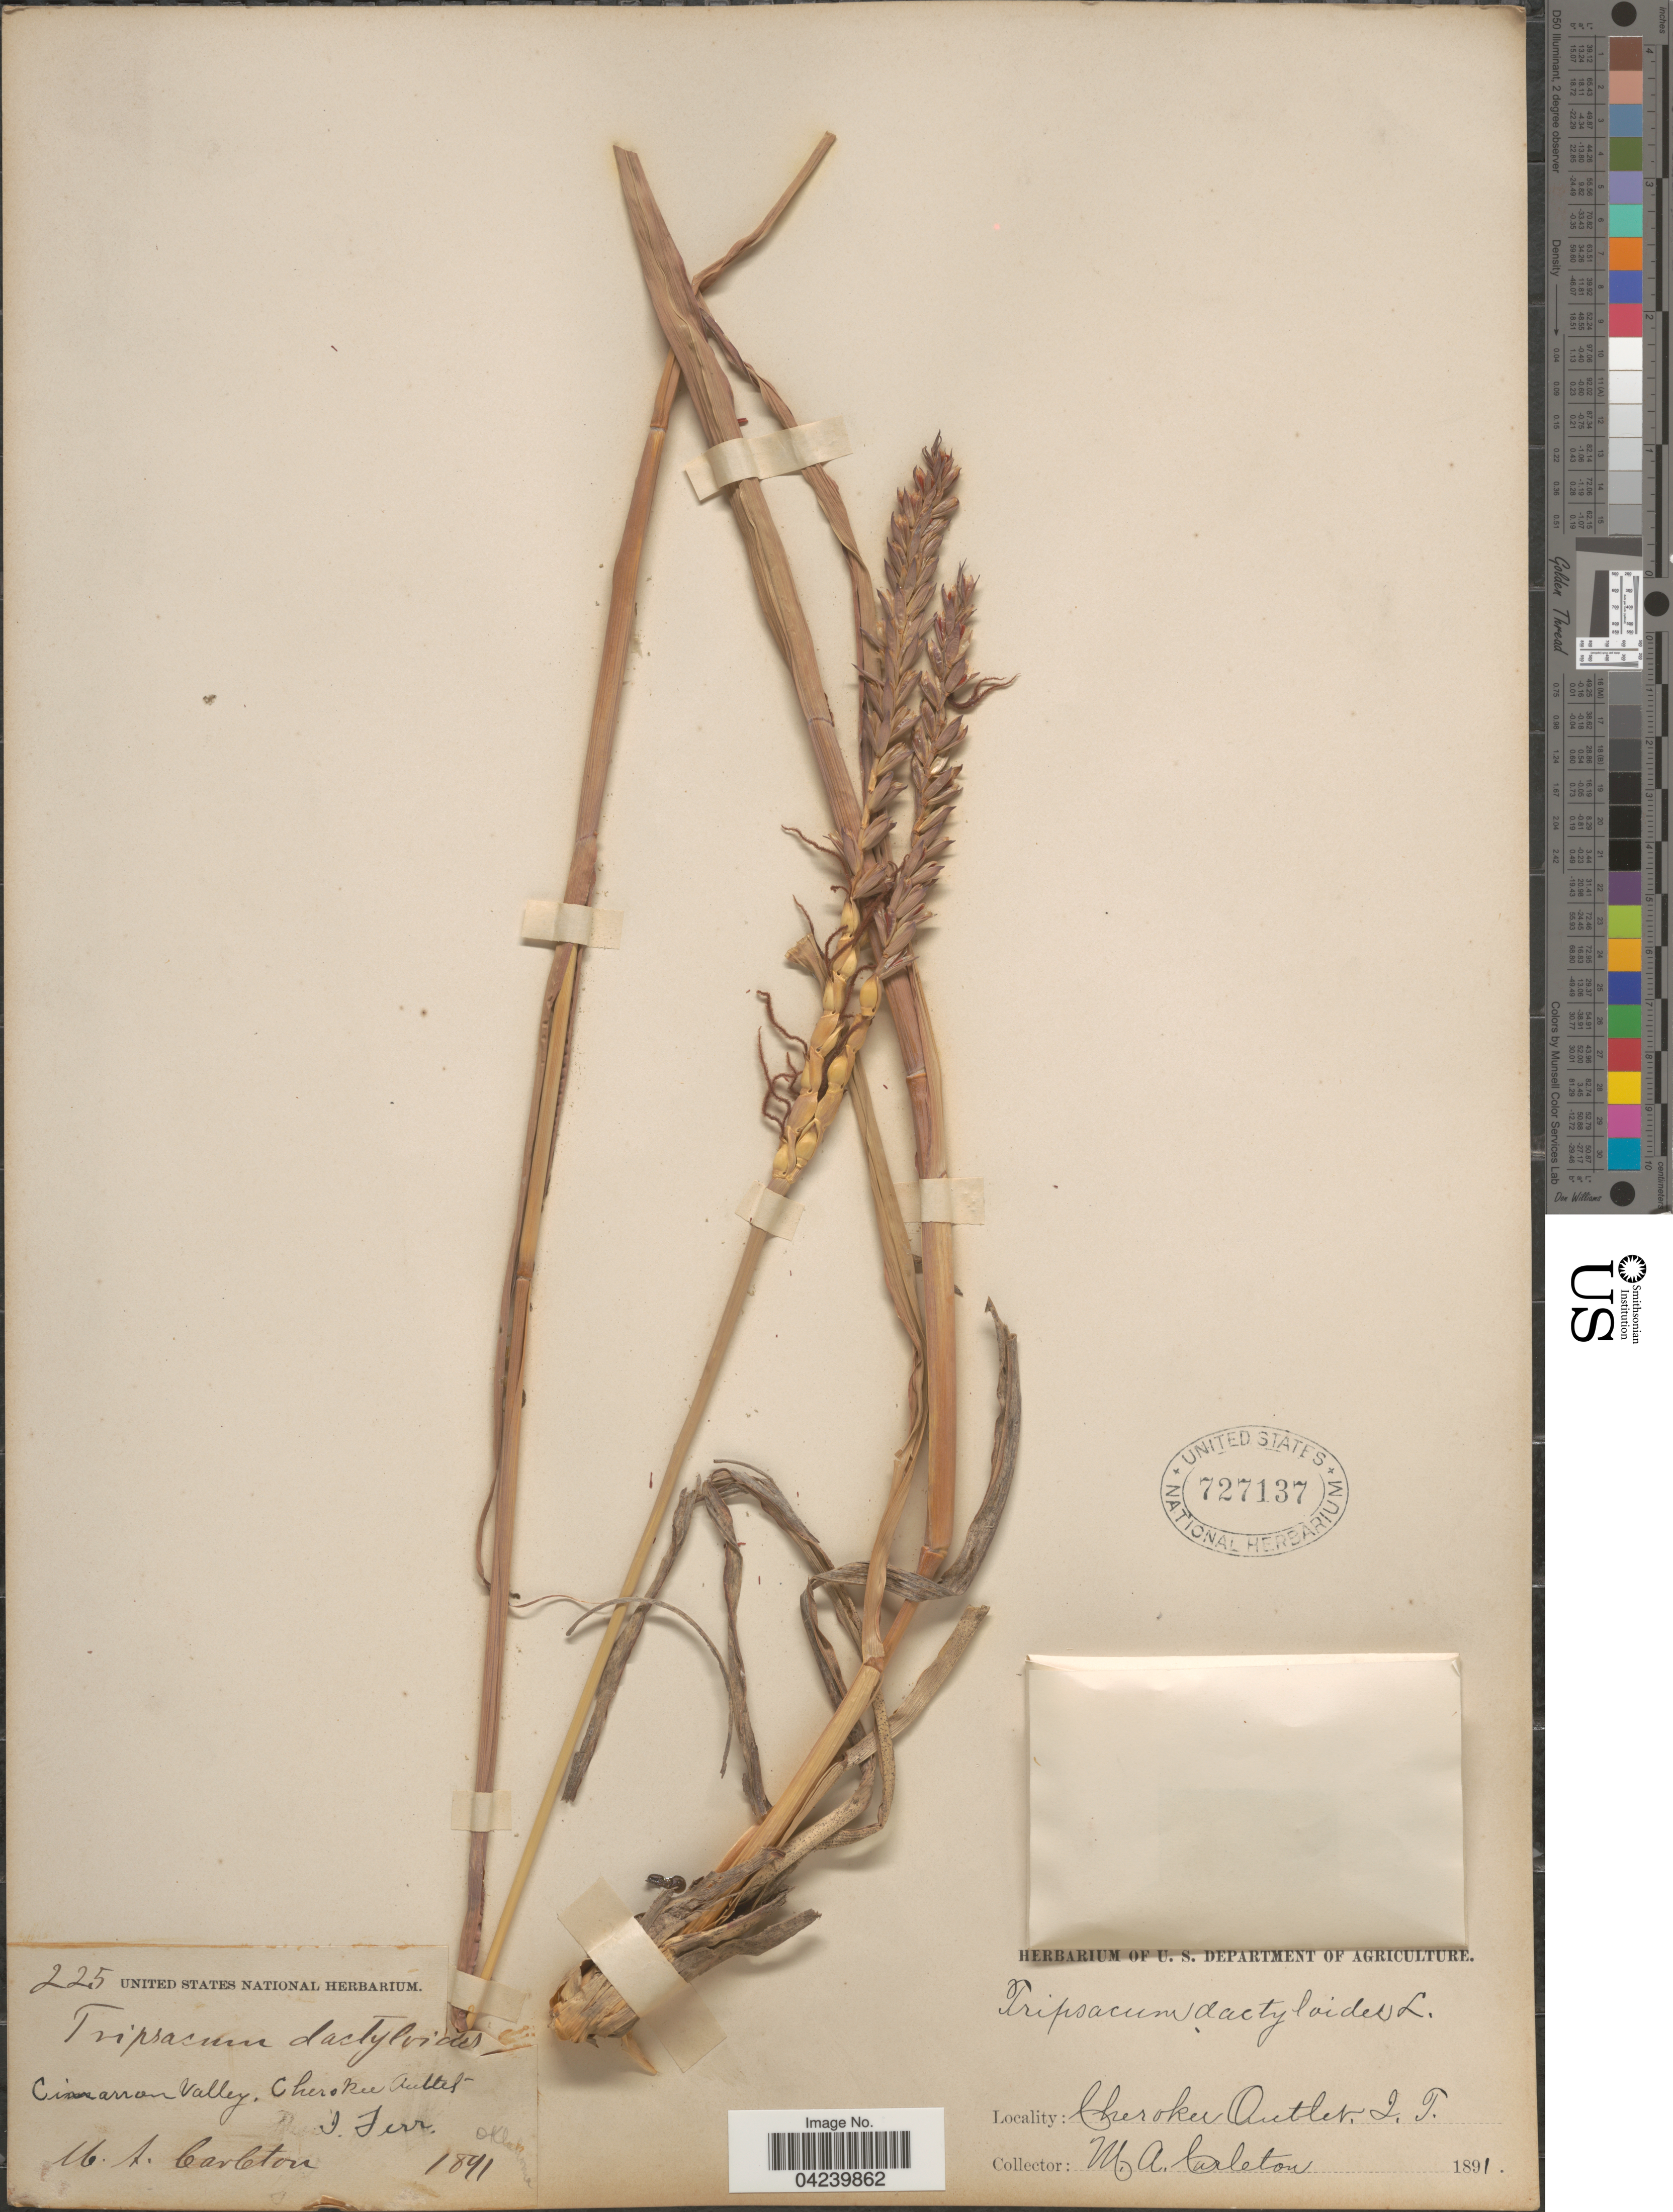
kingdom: Plantae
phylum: Tracheophyta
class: Liliopsida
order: Poales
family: Poaceae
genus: Tripsacum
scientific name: Tripsacum dactyloides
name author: (L.) L.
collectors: M. A. Carleton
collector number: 225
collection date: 1891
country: United States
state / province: Oklahoma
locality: Cimarron Valley, Cherokee Outlet. I. Terr.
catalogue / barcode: US 727137